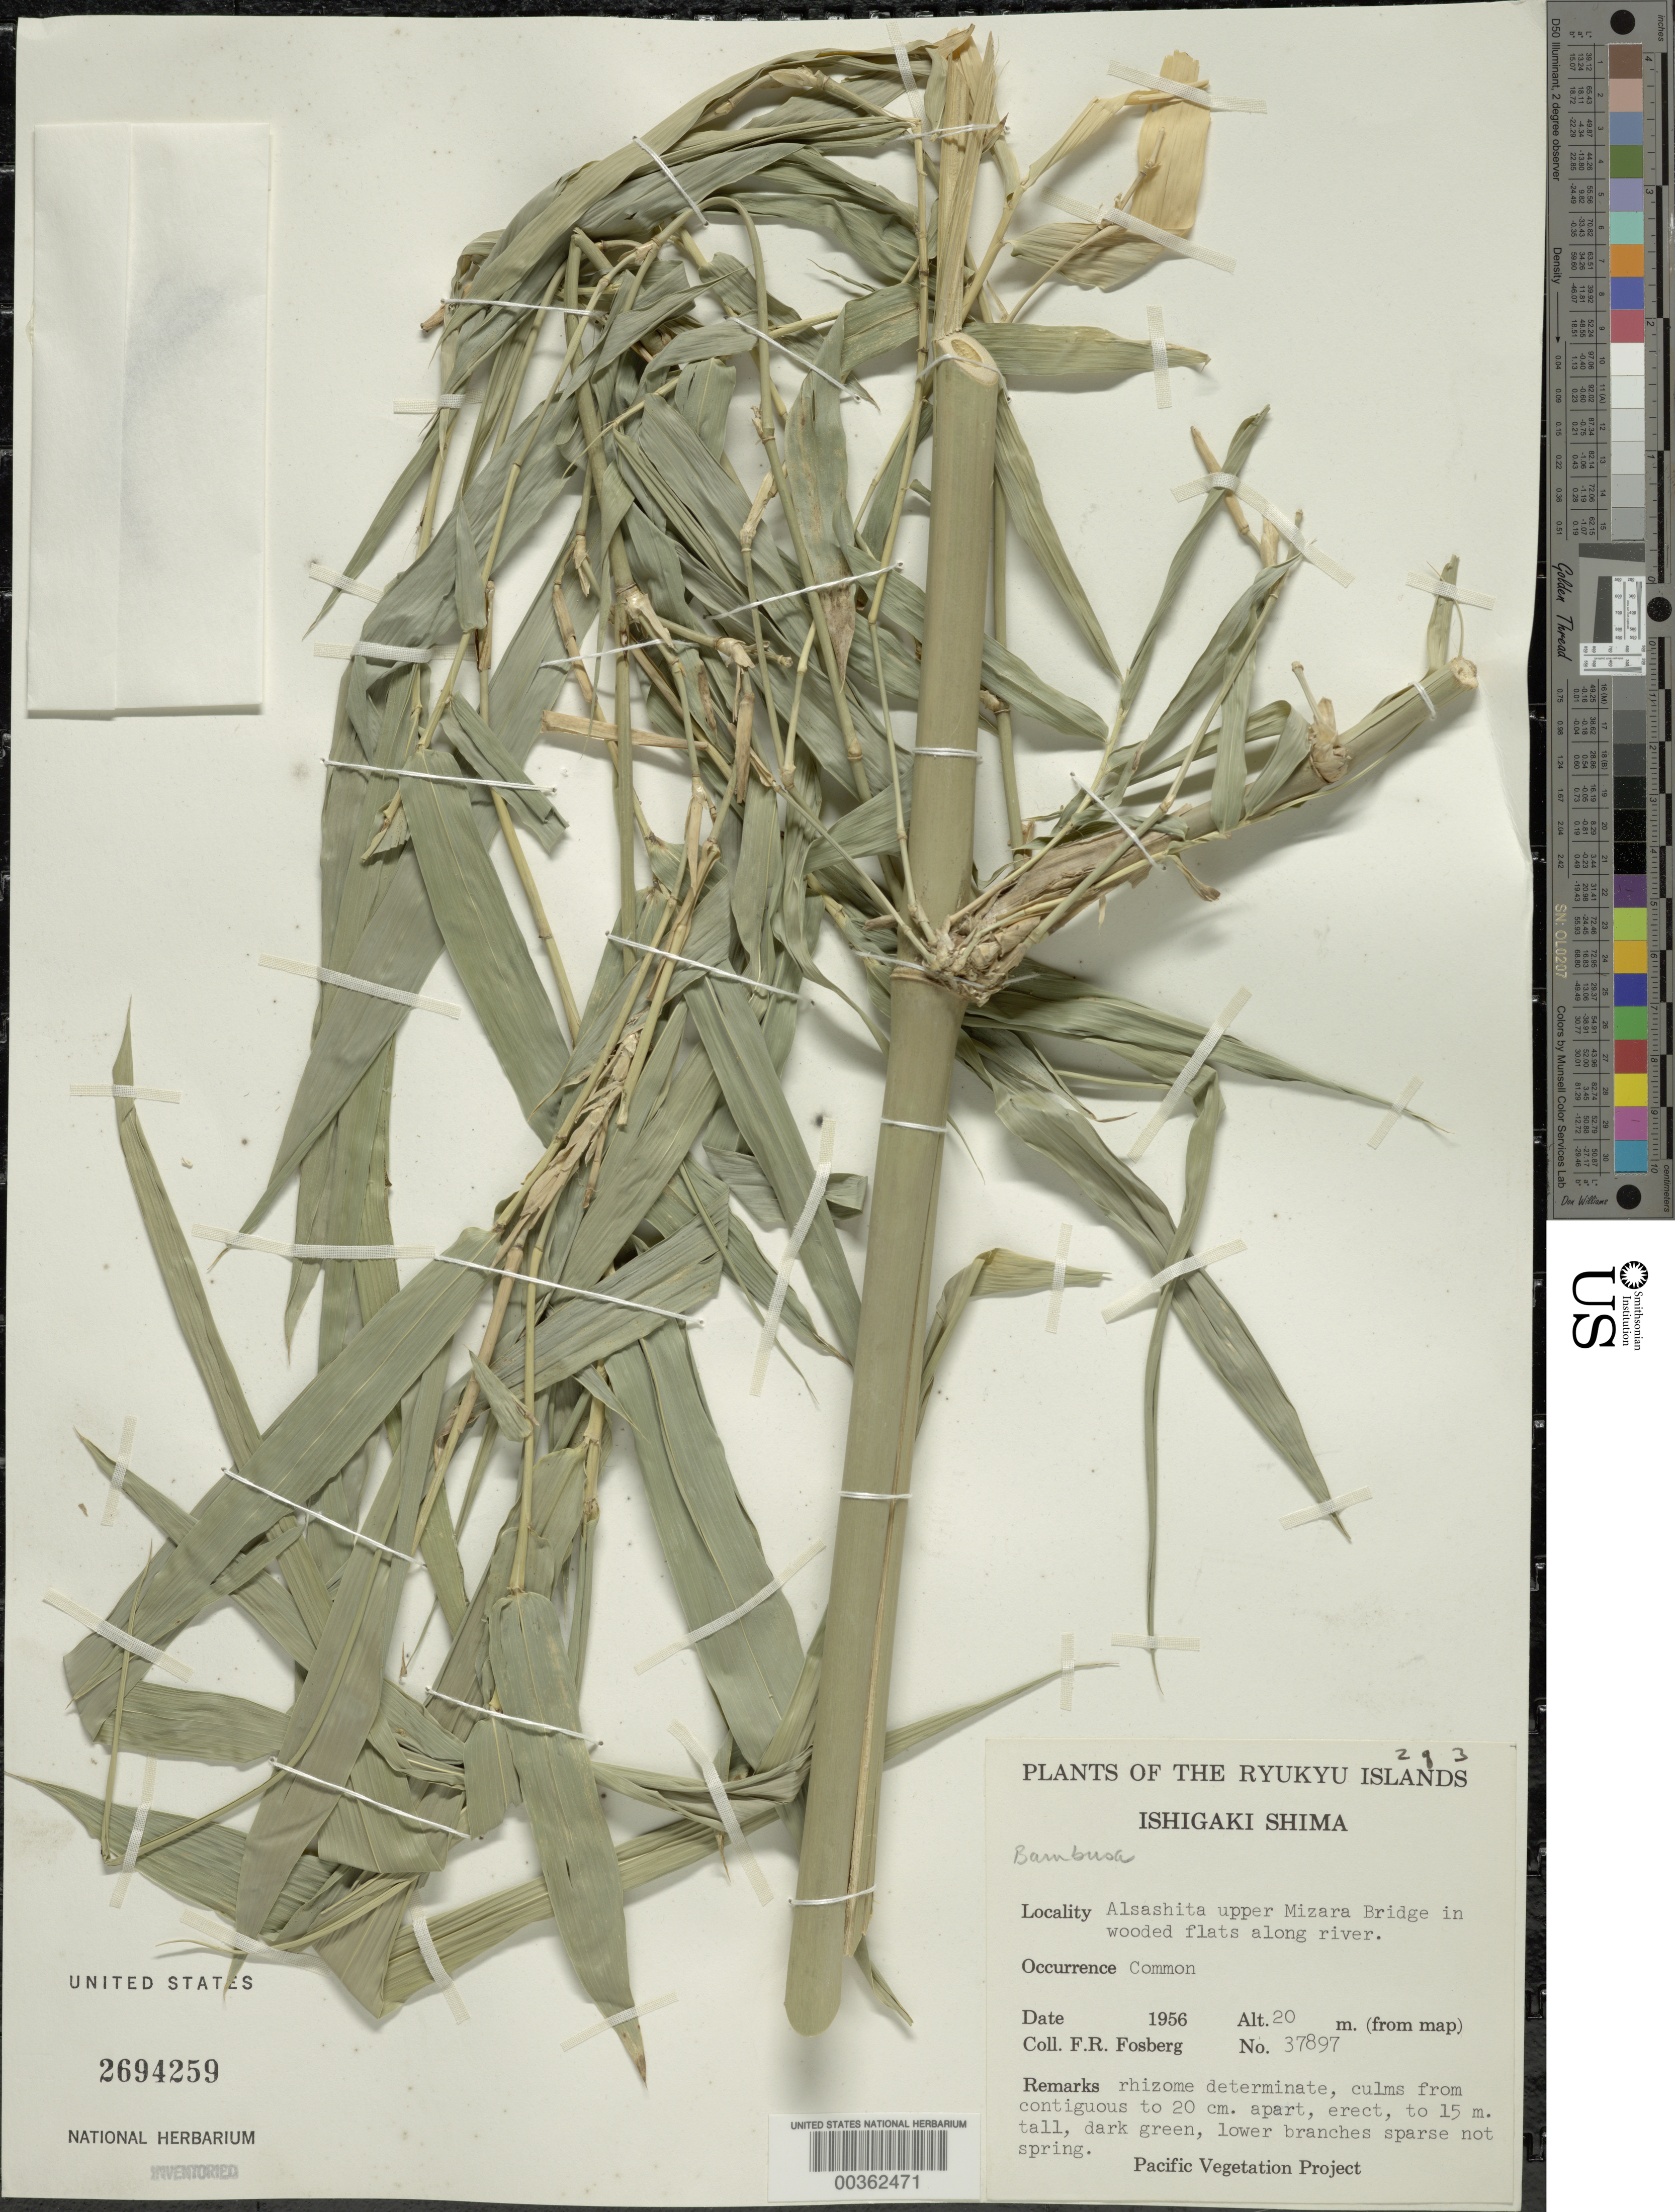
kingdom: Plantae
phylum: Tracheophyta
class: Liliopsida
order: Poales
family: Poaceae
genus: Bambusa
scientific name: Bambusa sp.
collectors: F. R. Fosberg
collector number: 37897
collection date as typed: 1956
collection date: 1956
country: Japan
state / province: Okinawa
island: Ishigaki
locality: Ishigaki shima, alsashita, mizara bridge [Sakishima Is.]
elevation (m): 20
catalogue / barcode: US 2694259